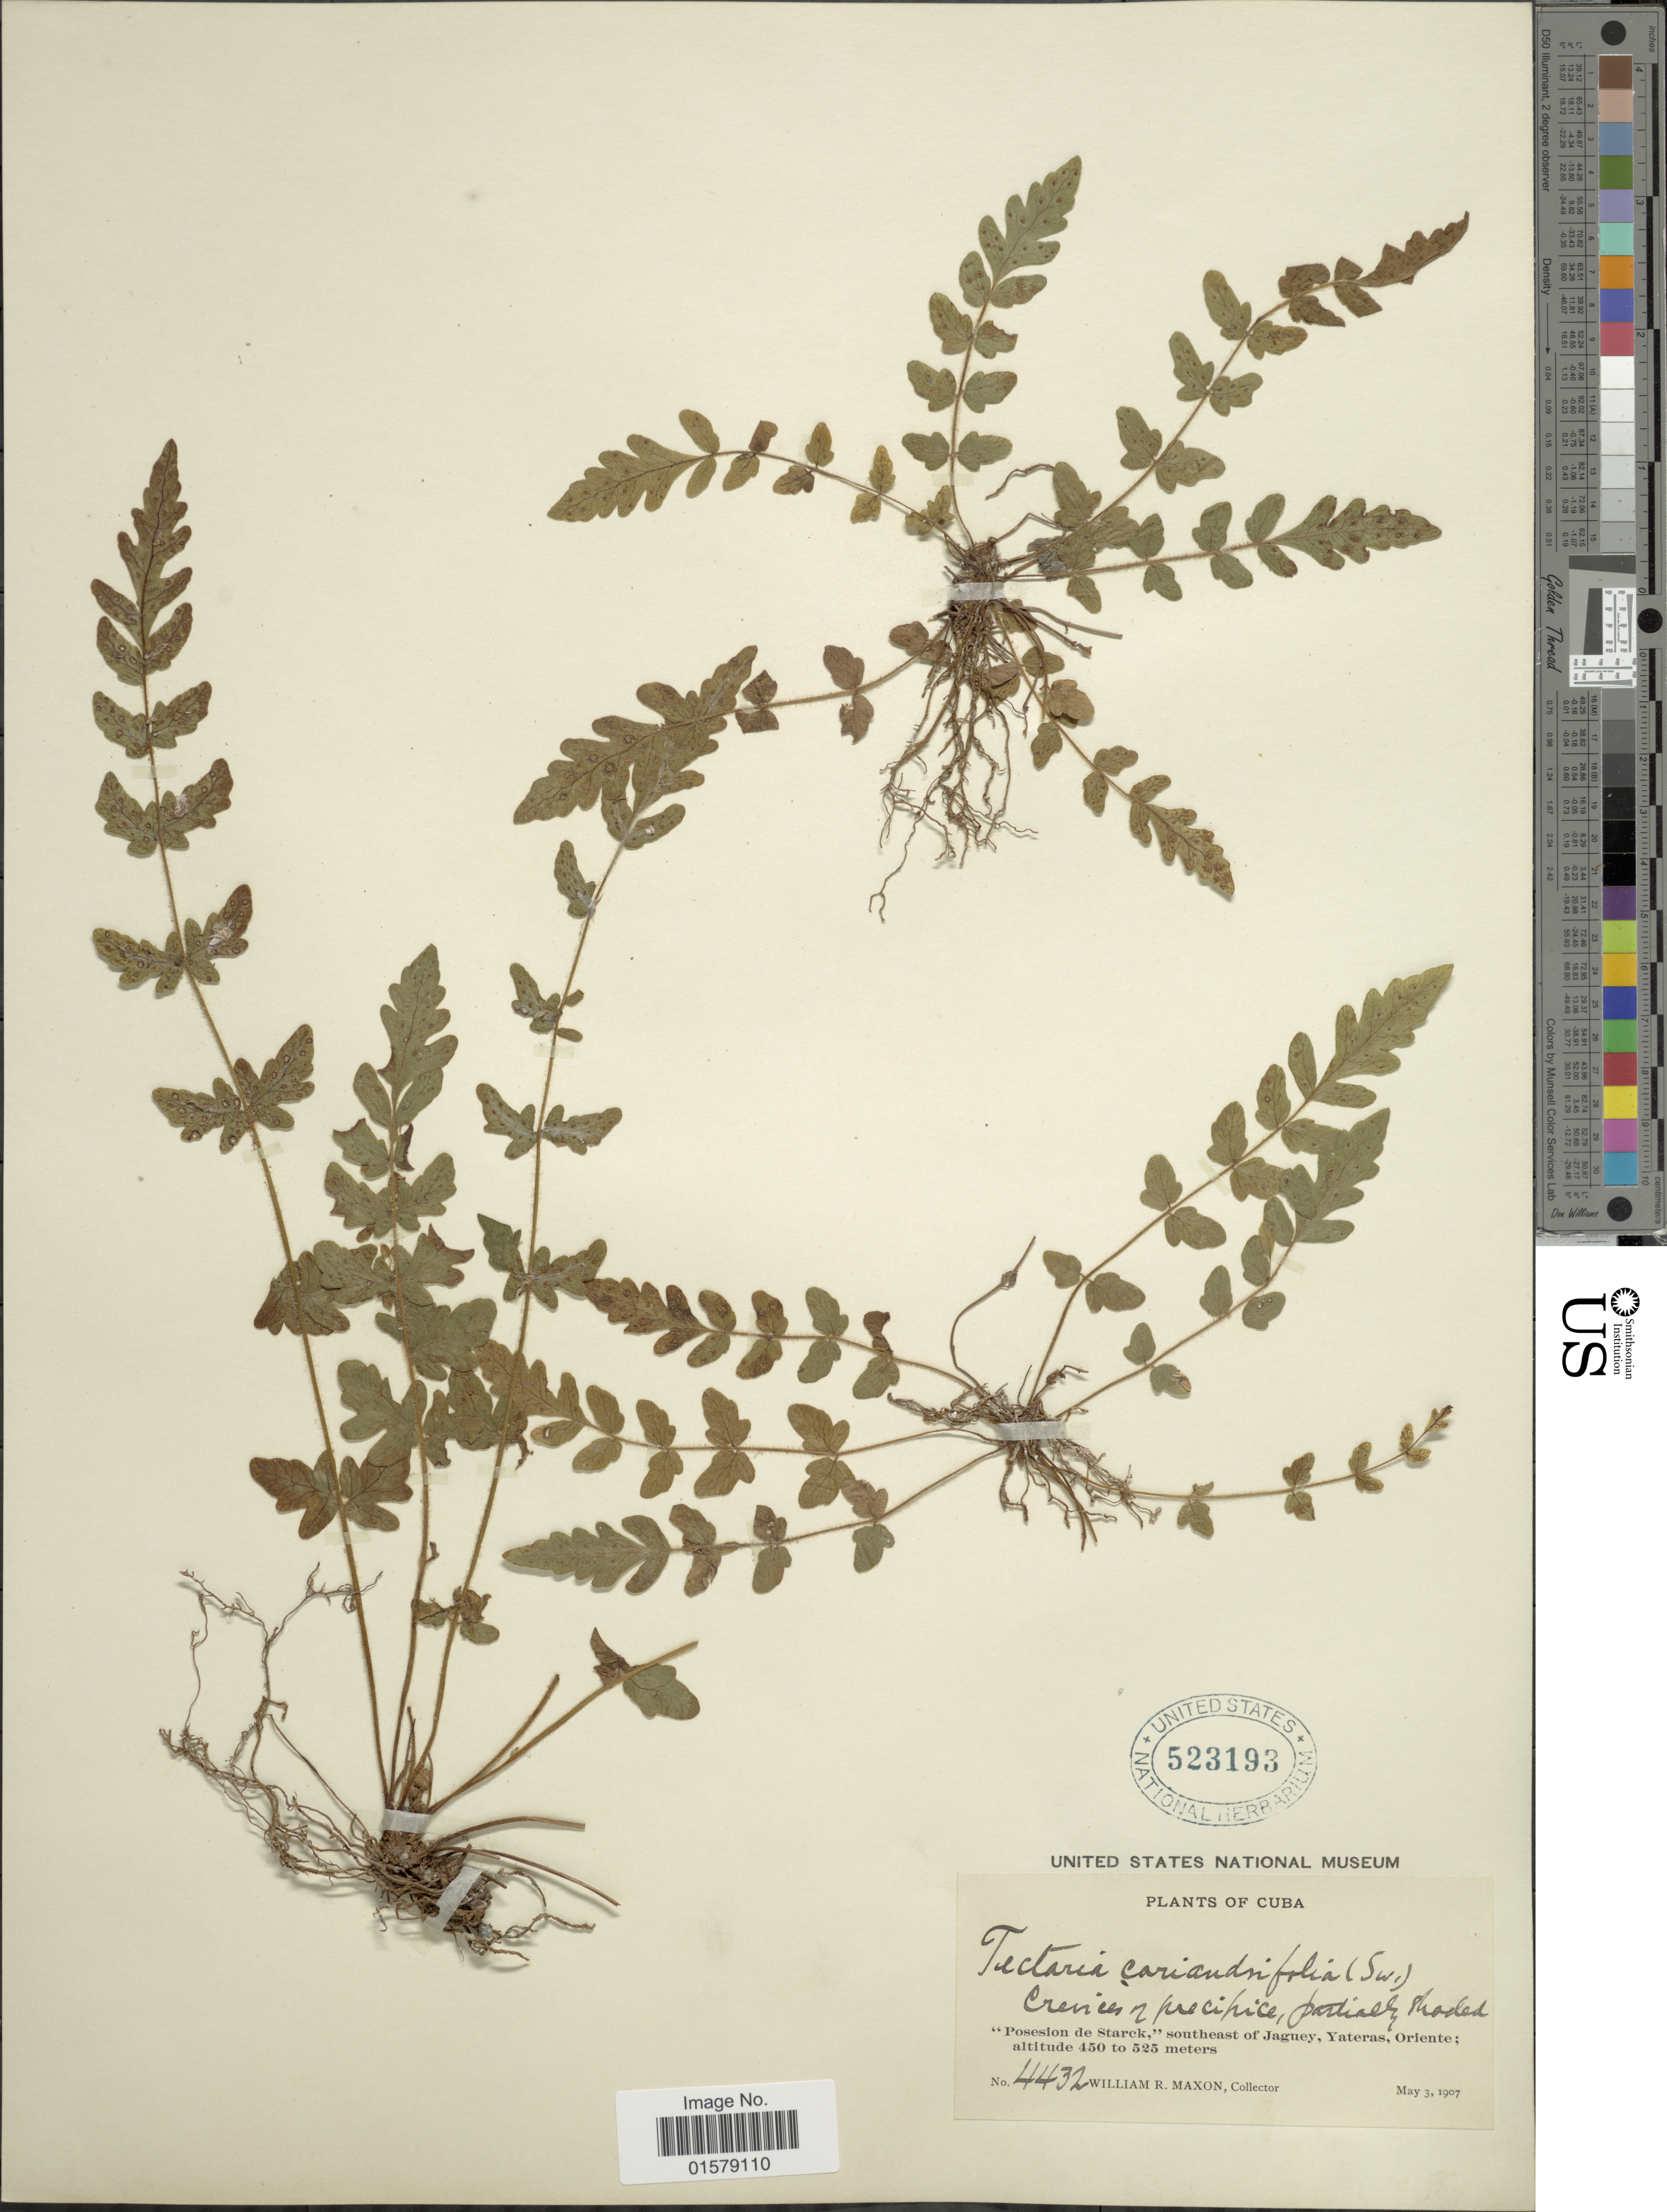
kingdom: Plantae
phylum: Tracheophyta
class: Polypodiopsida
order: Polypodiales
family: Tectariaceae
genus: Tectaria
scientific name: Tectaria coriandrifolia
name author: Underw.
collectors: W. R. Maxon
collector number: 4432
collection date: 1907-05-03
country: Cuba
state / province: Oriente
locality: Posesion de Starck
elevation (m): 450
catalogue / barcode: US 523193